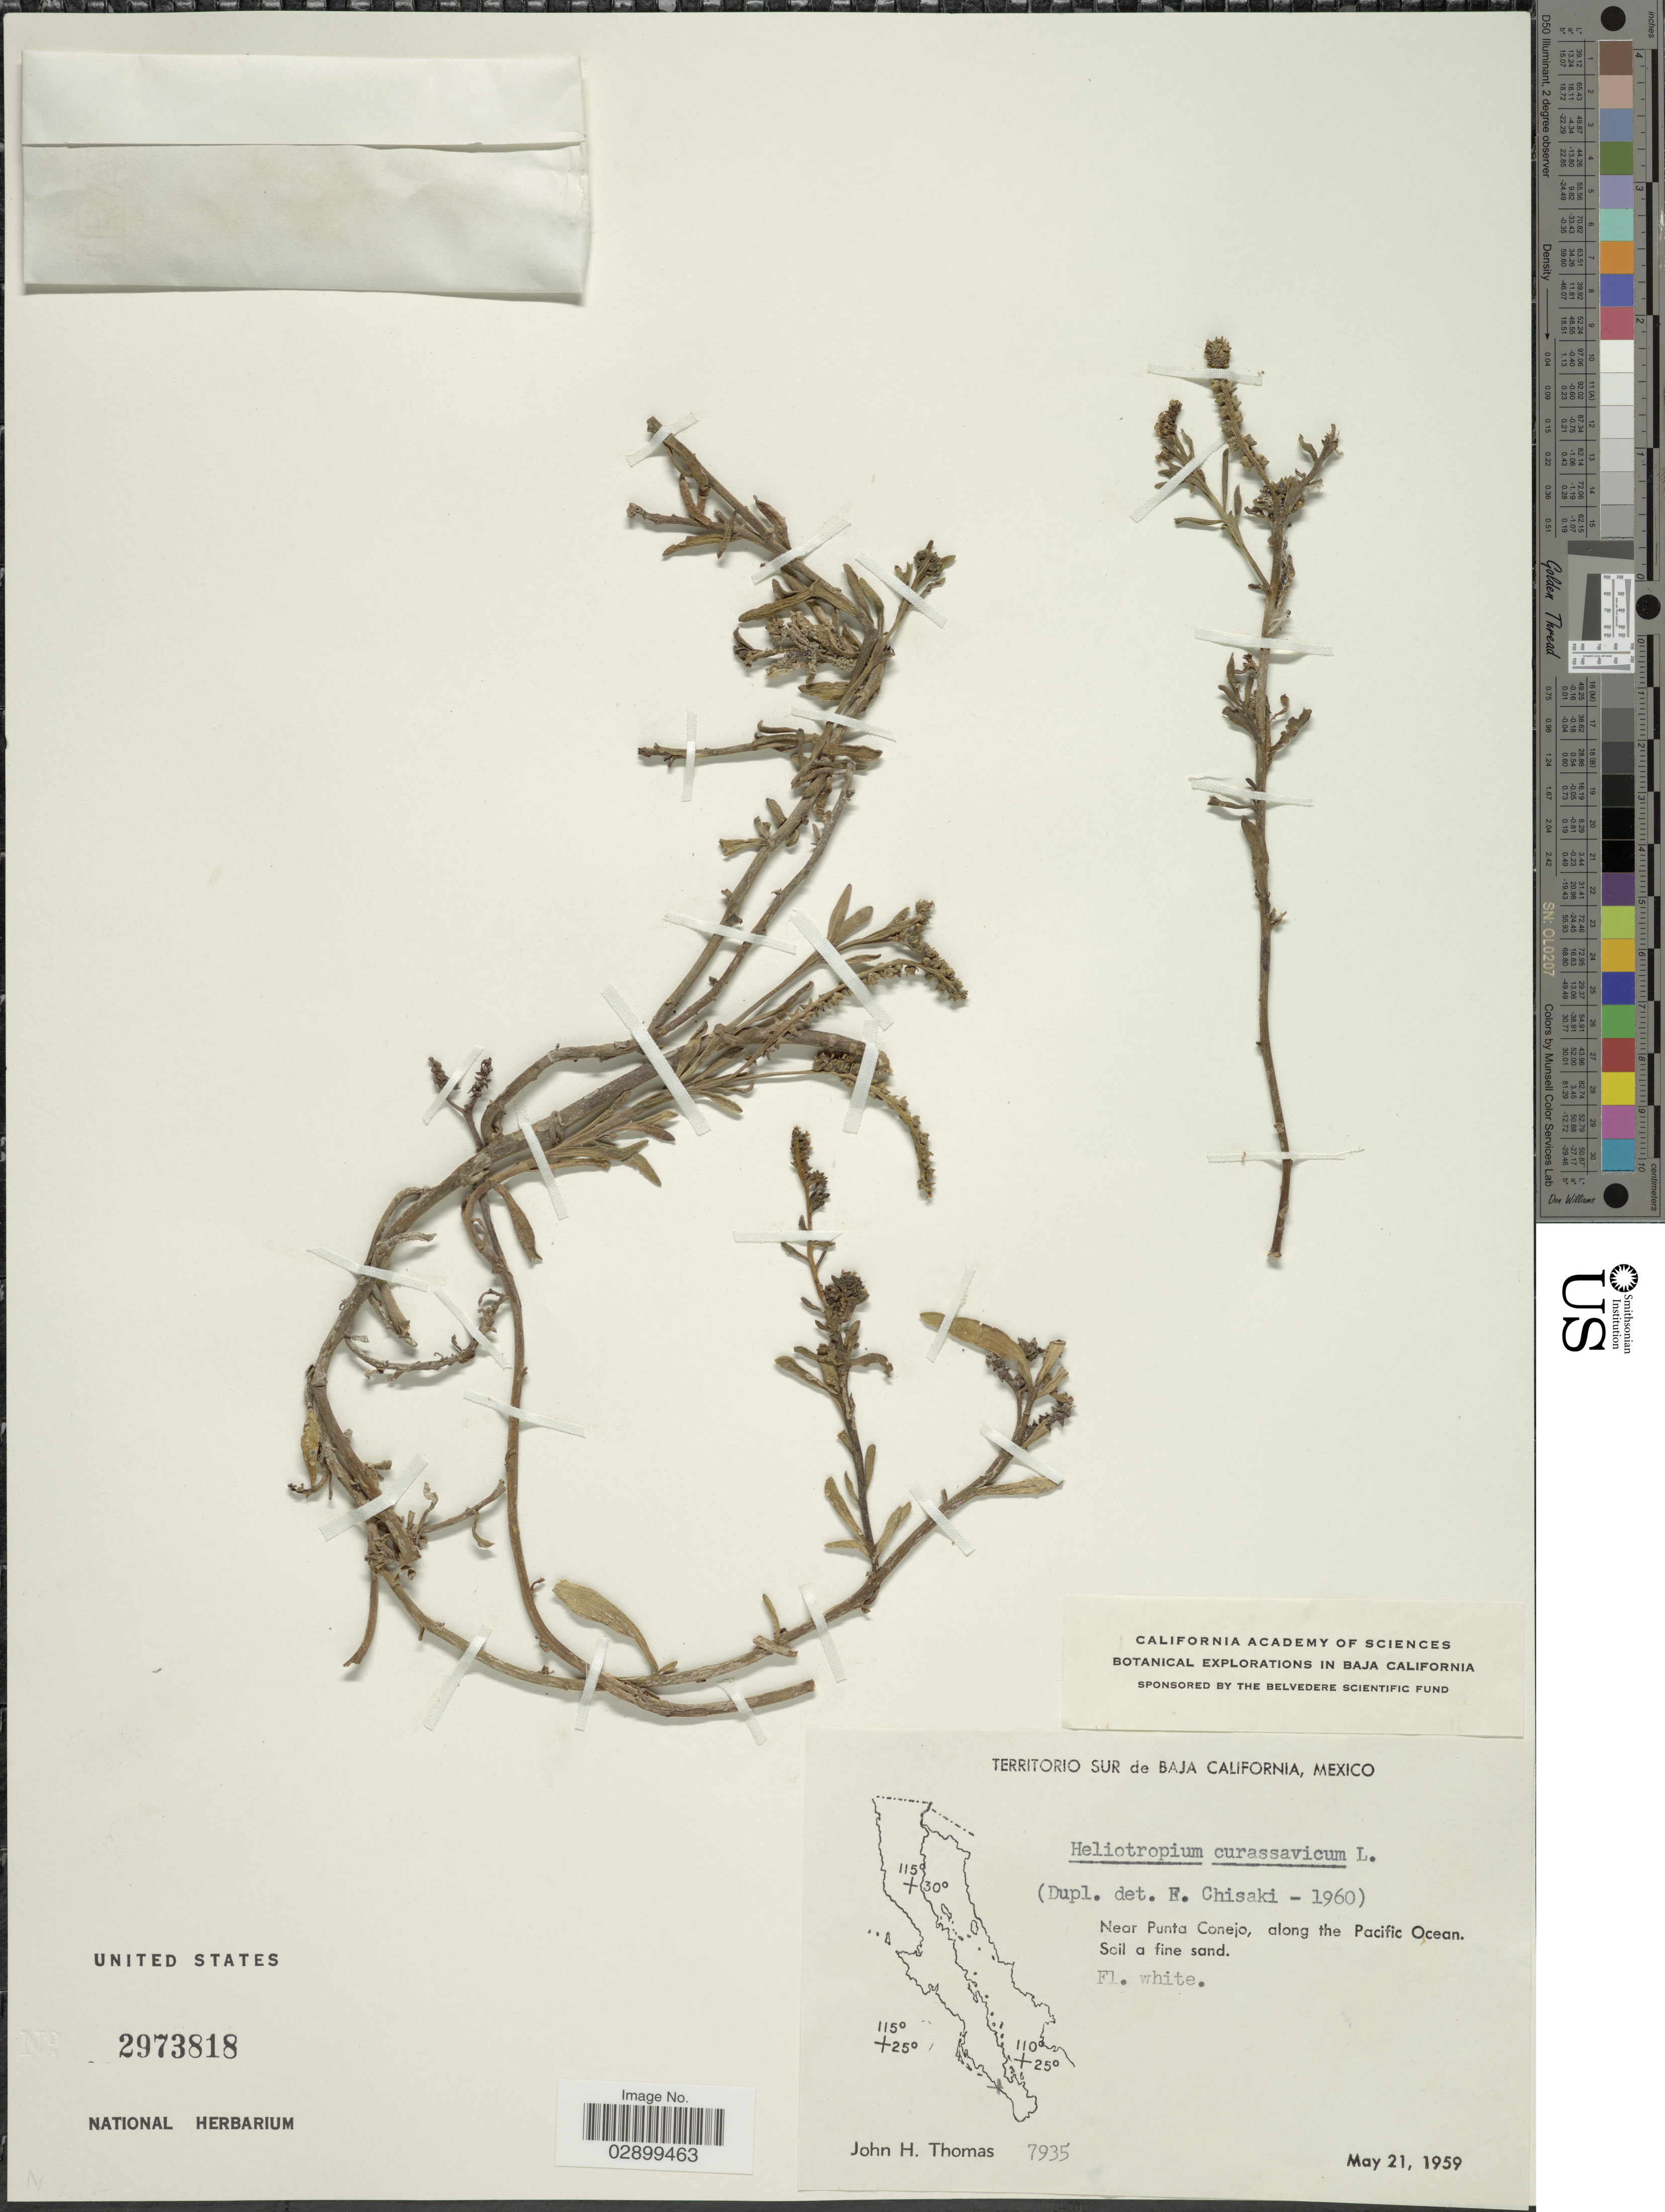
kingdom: Plantae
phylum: Tracheophyta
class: Magnoliopsida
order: Boraginales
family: Heliotropiaceae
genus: Heliotropium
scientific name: Heliotropium curassavicum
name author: L.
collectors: J. H. Thomas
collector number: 7935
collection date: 1959-05-21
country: Mexico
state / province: Baja California Sur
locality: Territorio Sur de Baja California. Near Punta Conejo, along the Pacific Ocean.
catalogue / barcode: US 2973818